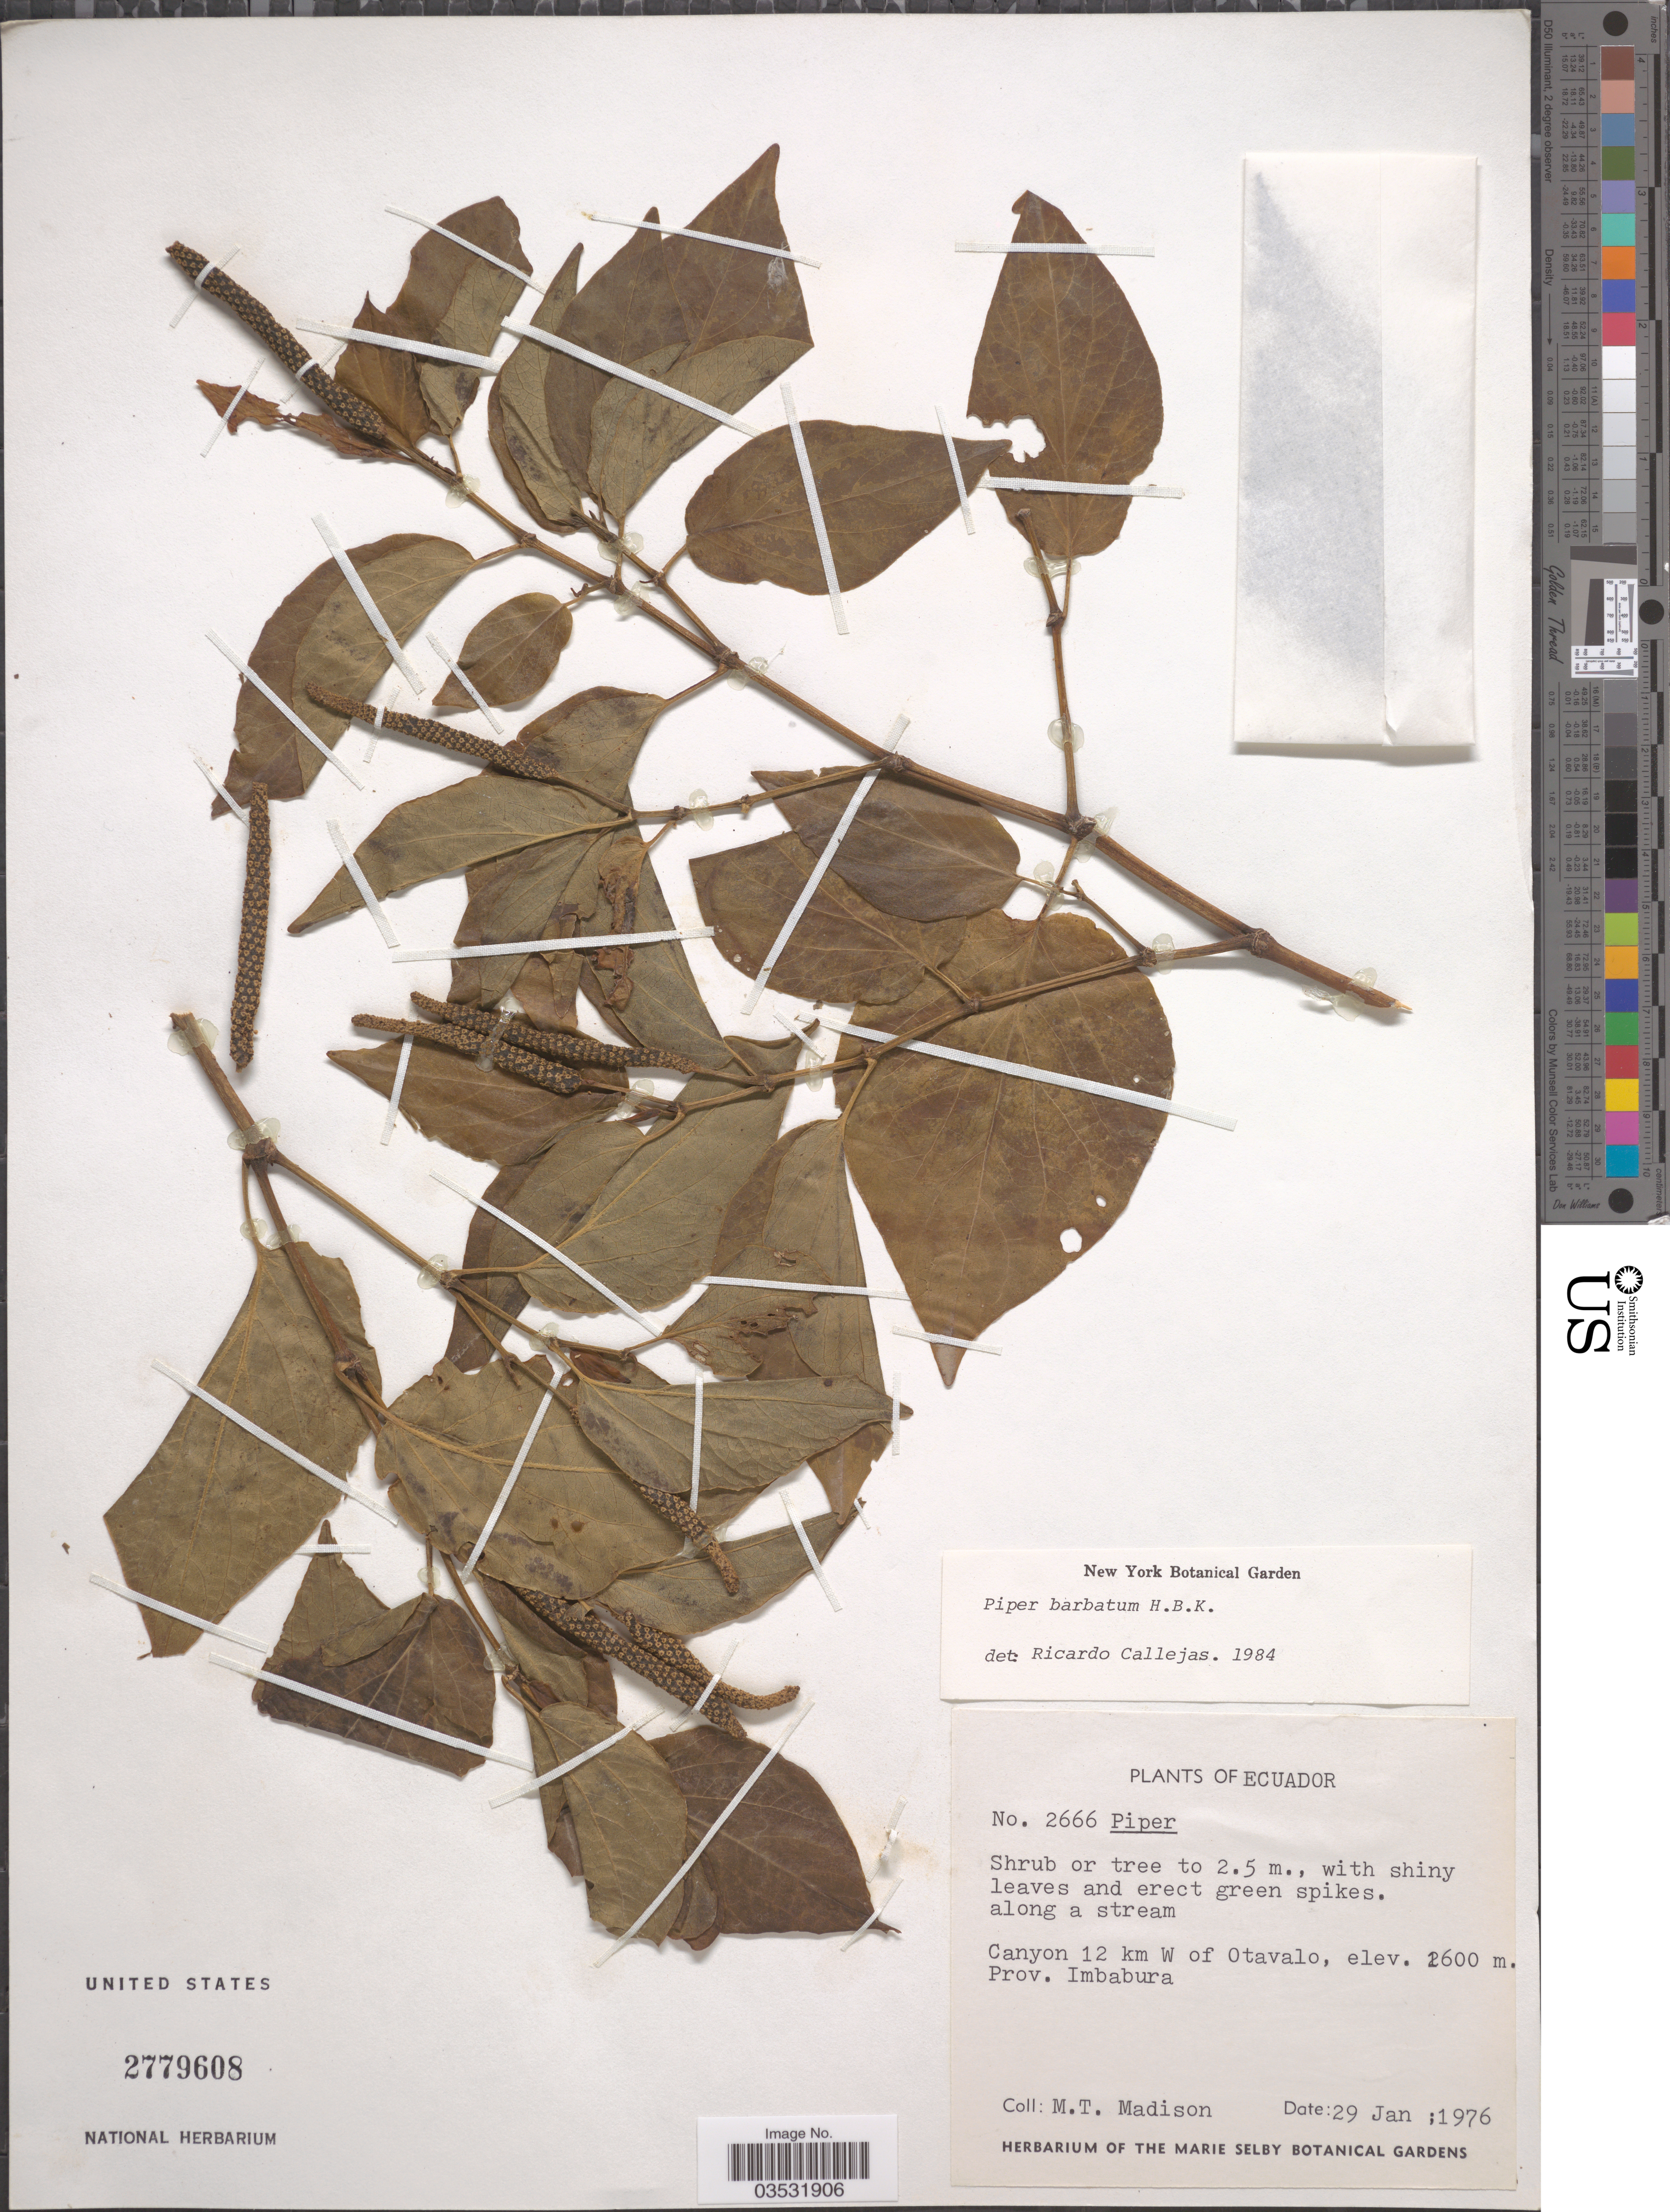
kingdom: Plantae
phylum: Tracheophyta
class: Magnoliopsida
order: Piperales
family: Piperaceae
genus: Piper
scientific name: Piper barbatum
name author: C. DC.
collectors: M. T. Madison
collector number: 2666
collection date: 1976-01-29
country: Ecuador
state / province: Imbabura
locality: Canyon 12 km W of Otavalo.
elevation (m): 2600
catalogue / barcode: US 2779608